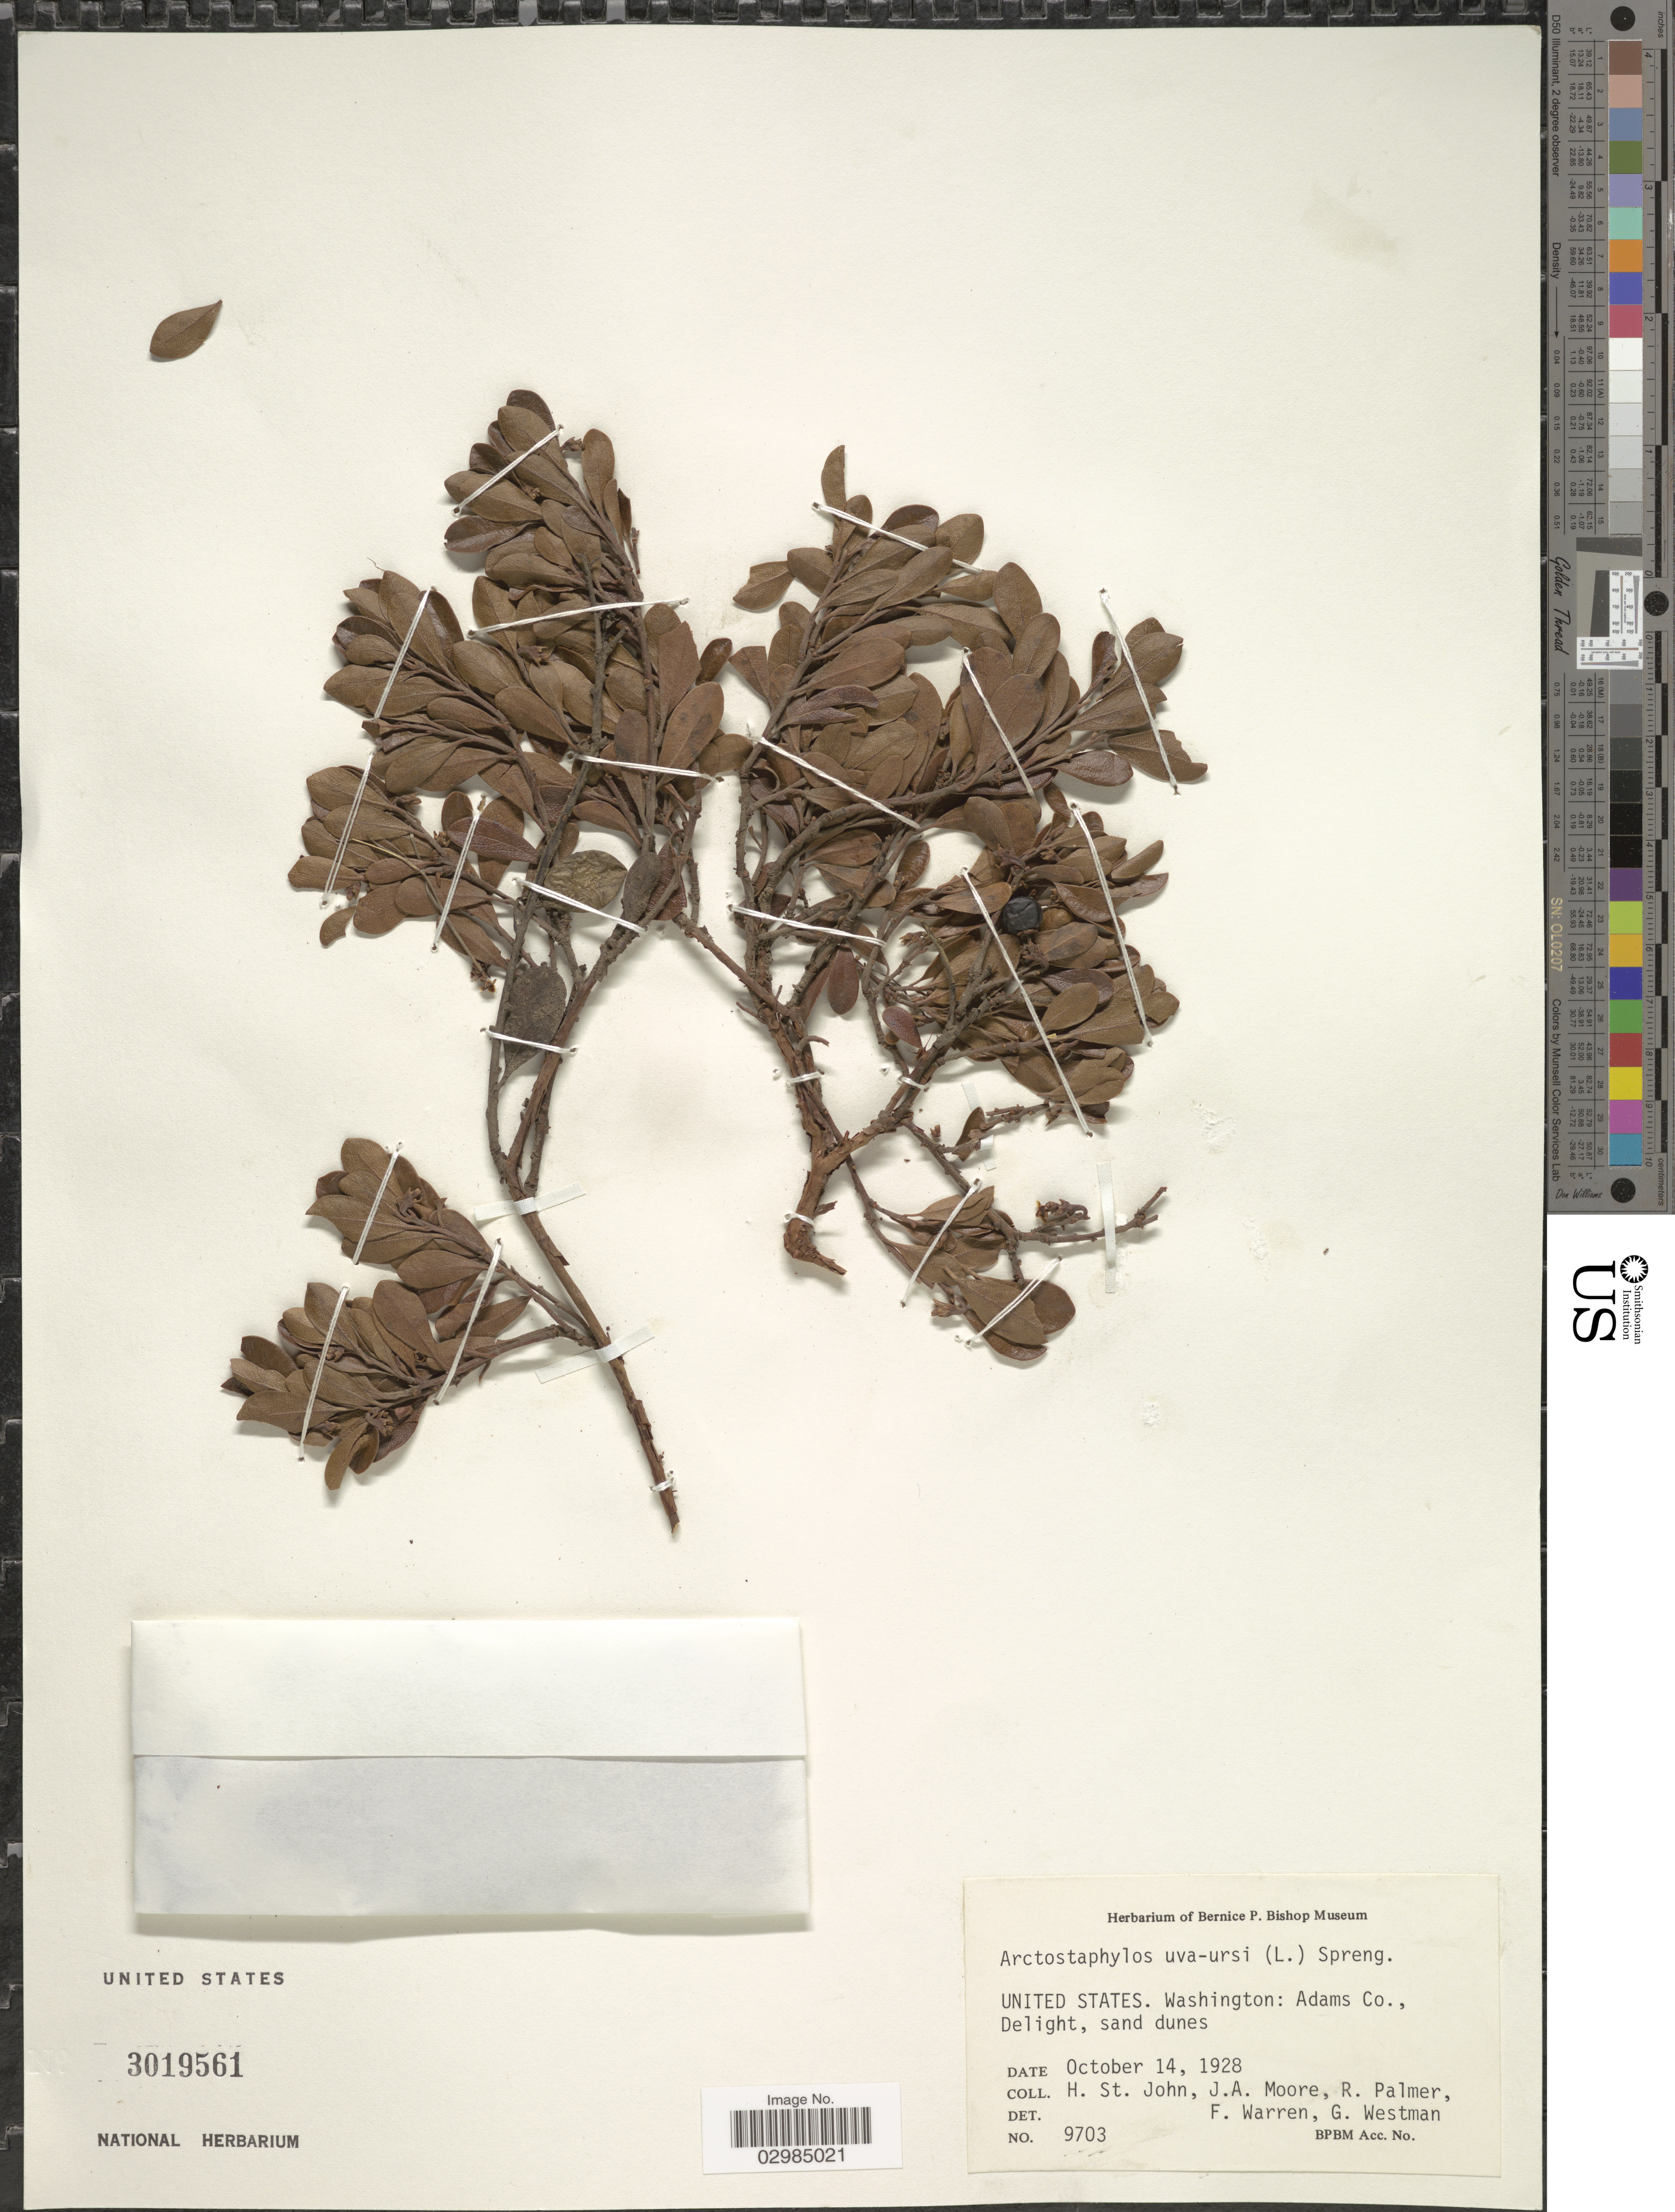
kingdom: Plantae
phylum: Tracheophyta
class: Magnoliopsida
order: Ericales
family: Ericaceae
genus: Arctostaphylos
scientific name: Arctostaphylos uva-ursi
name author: (L.) Spreng.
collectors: H. St. John, J. A. Moore, R. Palmer, F. Warren & G. Westman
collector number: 9703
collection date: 1928-10-14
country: United States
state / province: Washington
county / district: Adams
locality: Adams Co., Delight.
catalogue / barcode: US 3019561